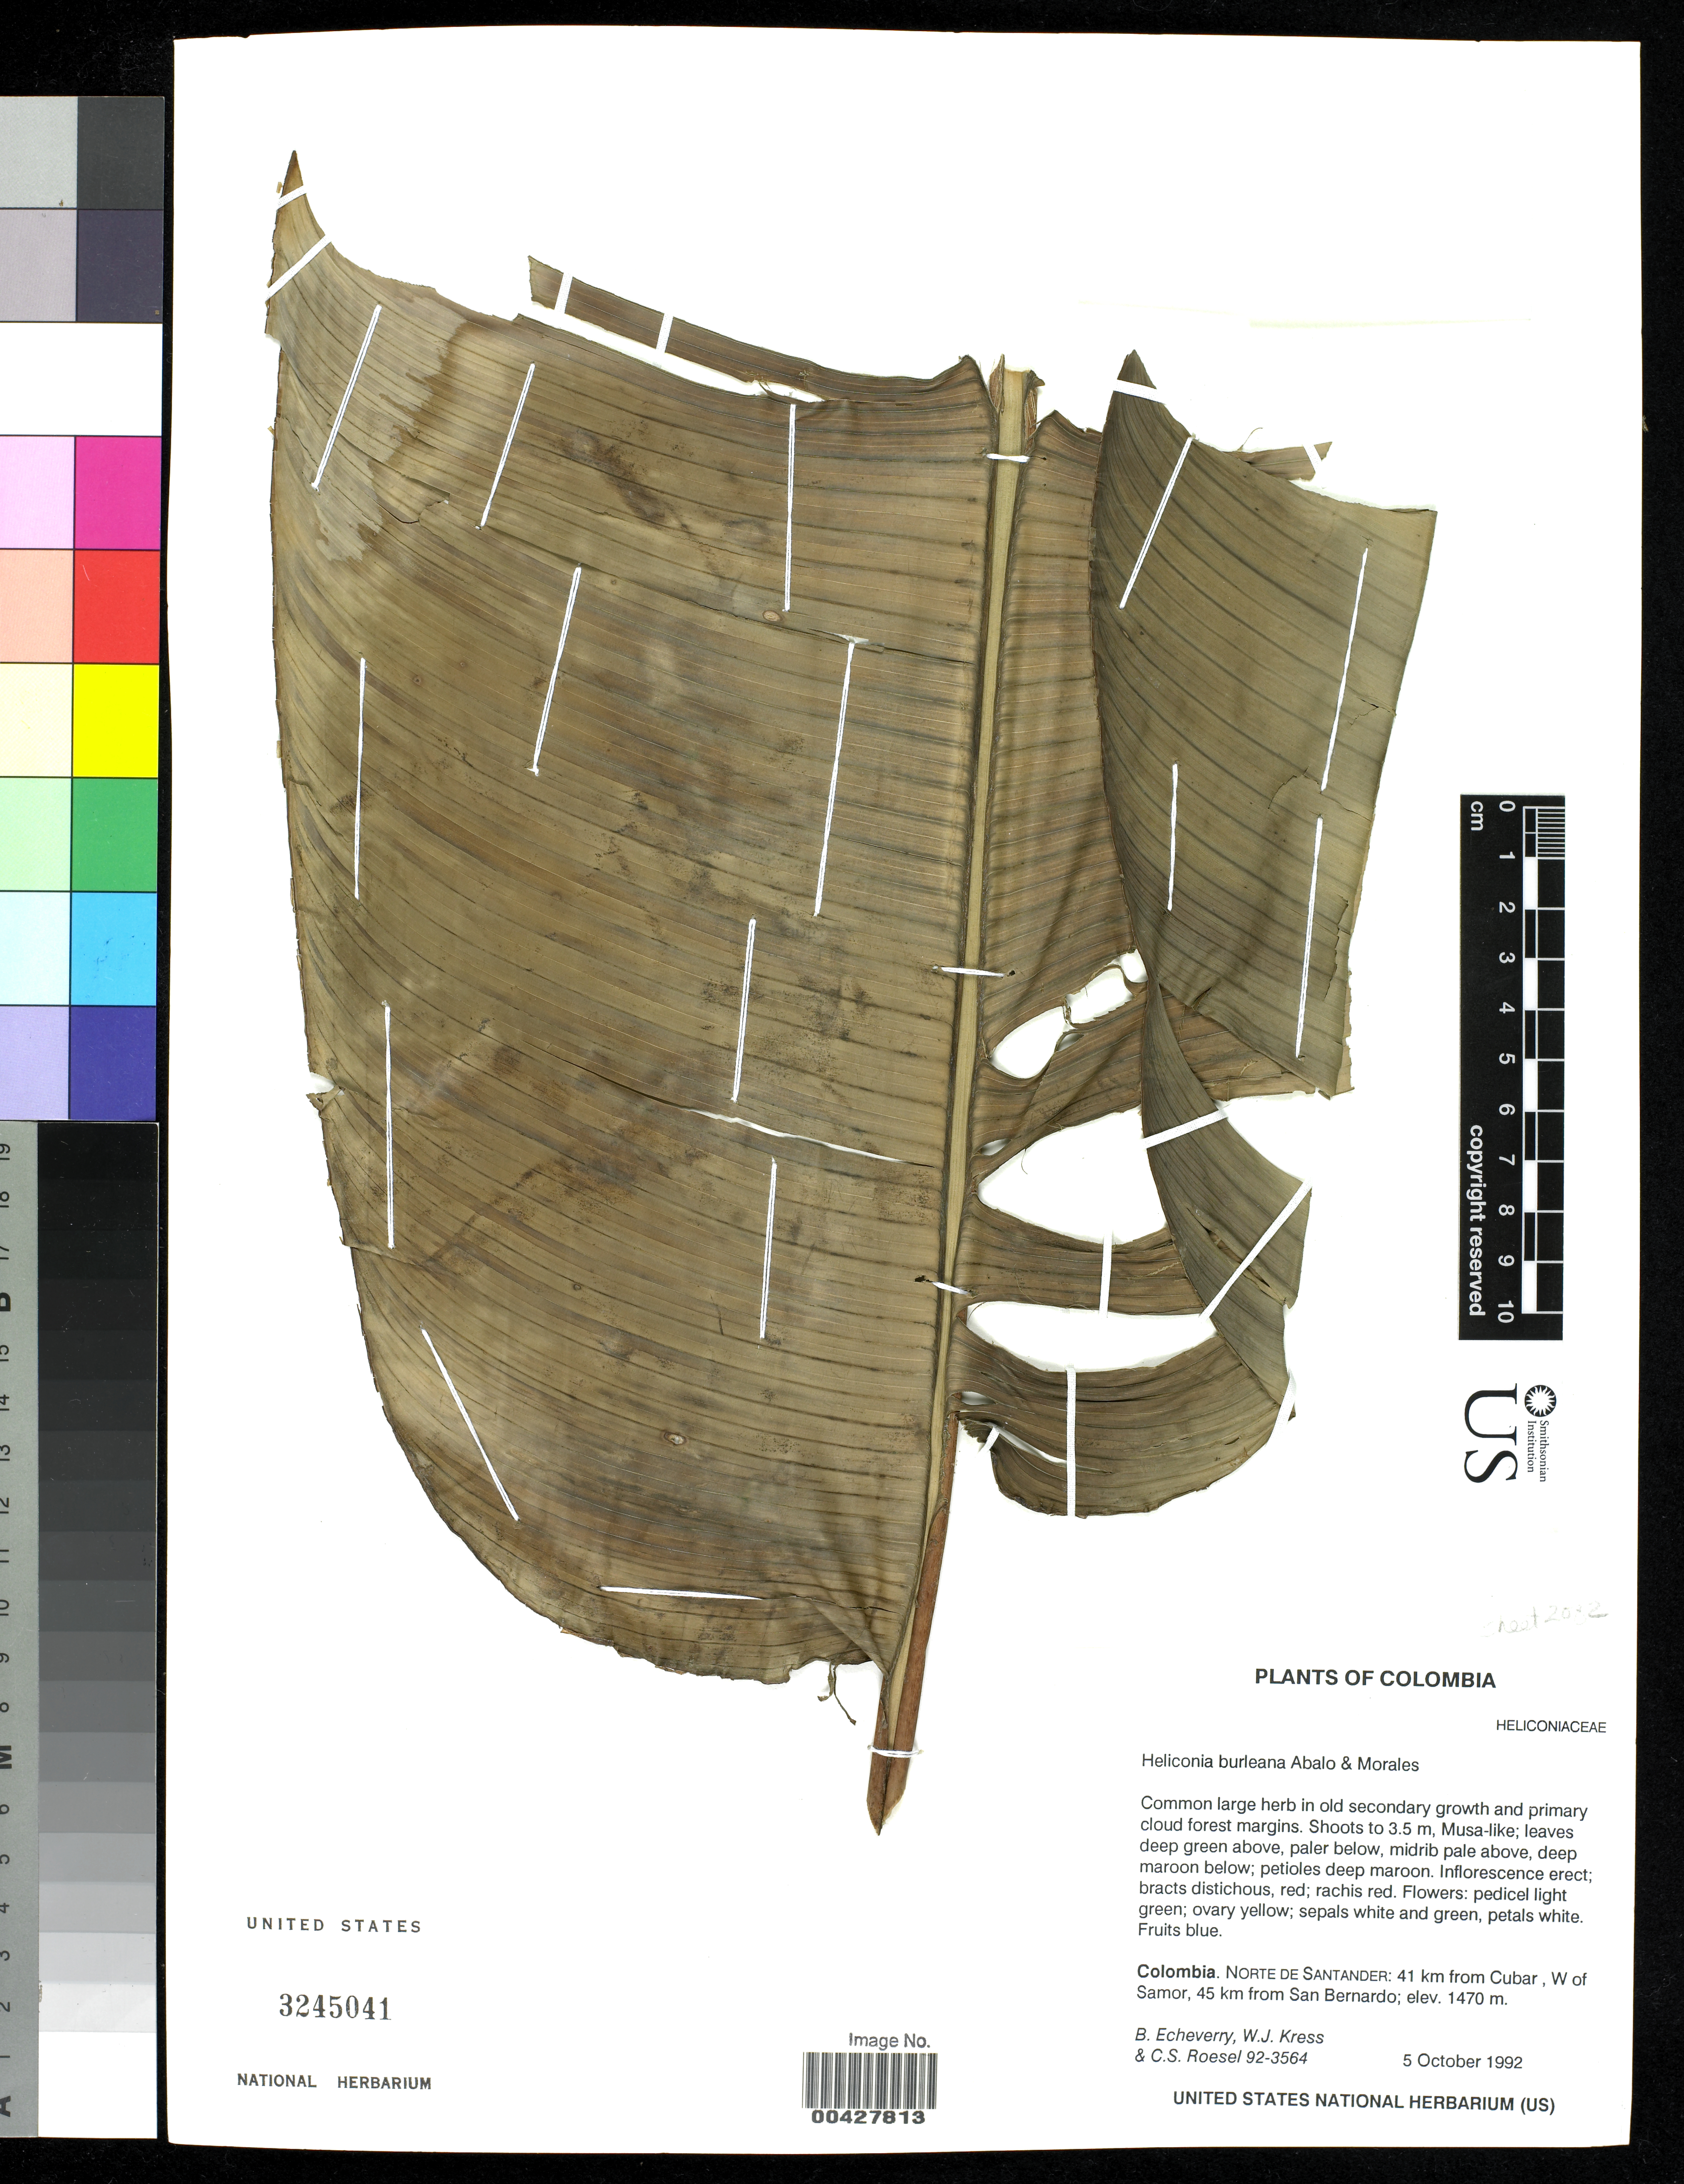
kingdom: Plantae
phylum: Tracheophyta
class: Liliopsida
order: Zingiberales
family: Heliconiaceae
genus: Heliconia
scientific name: Heliconia burleana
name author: Abalo & G. Morales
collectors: B. Echeverry, W. J. Kress & C. S. Roesel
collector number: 92-3564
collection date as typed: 05 Oct 1992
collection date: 1992-10-05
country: Colombia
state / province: Norte de Santander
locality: From Cubar to Samor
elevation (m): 1470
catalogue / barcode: US 3245041